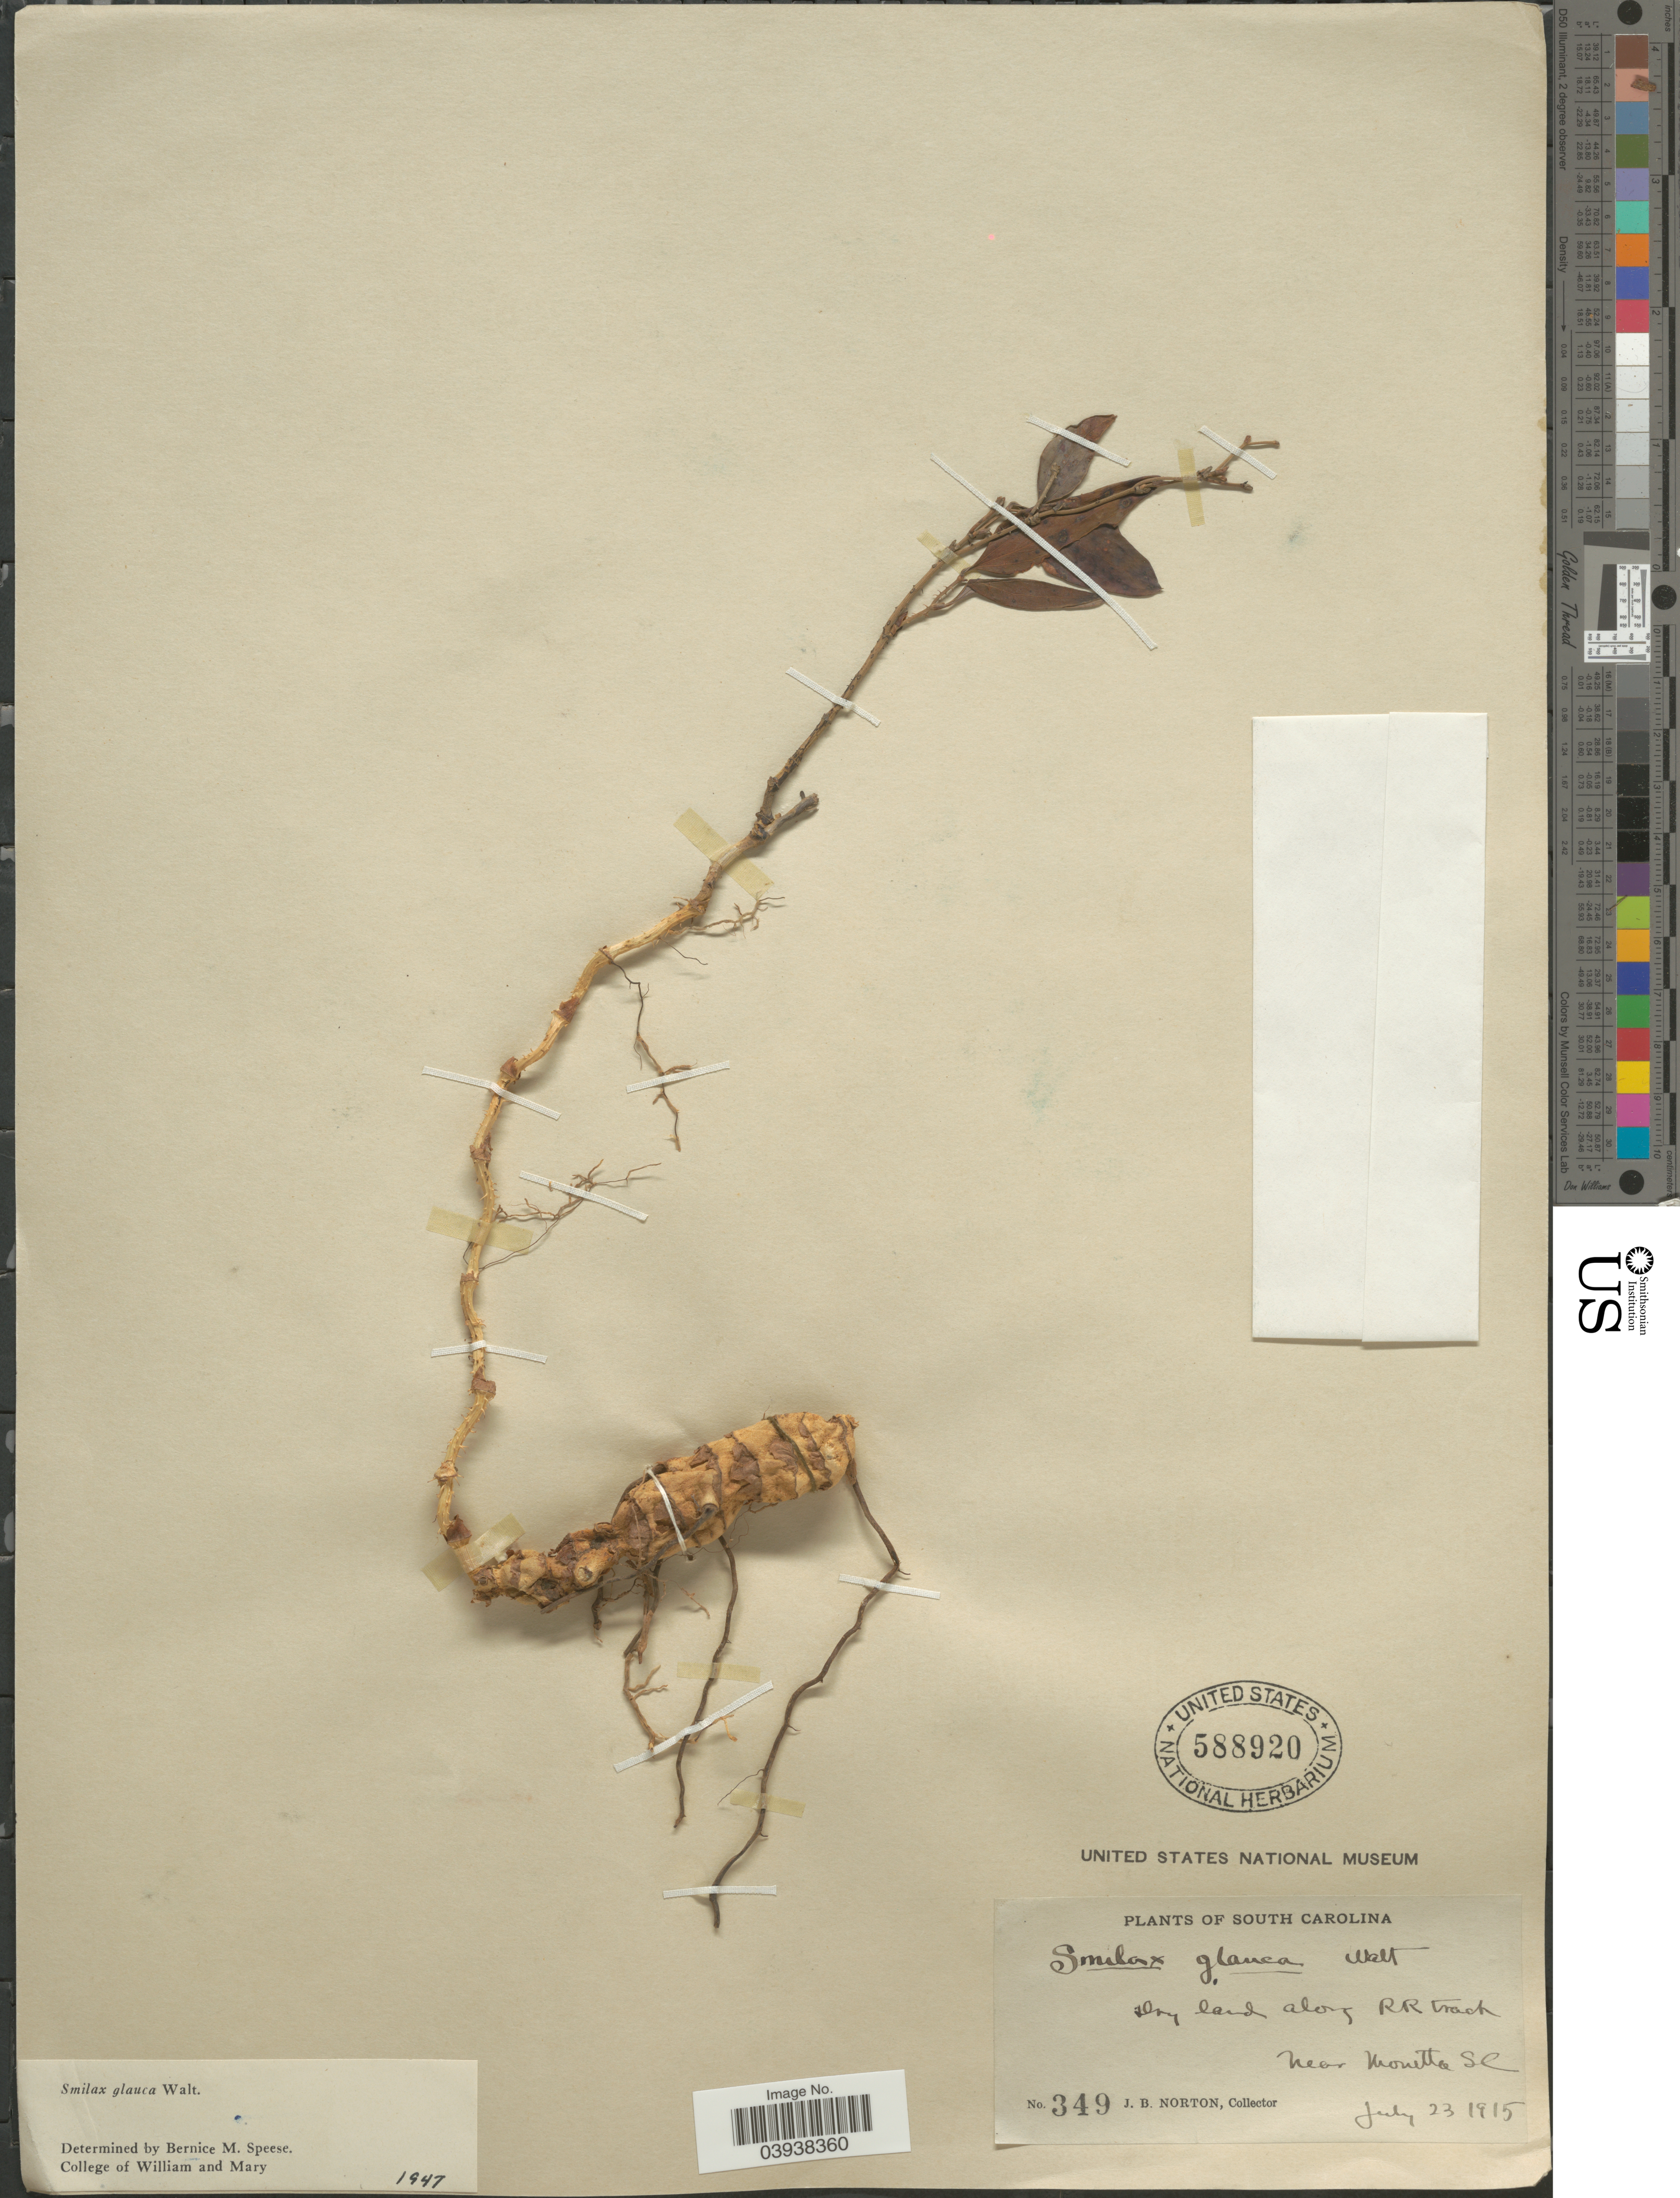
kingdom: Plantae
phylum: Tracheophyta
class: Liliopsida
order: Liliales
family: Smilacaceae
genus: Smilax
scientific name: Smilax glauca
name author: Walter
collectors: J. B. Norton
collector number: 349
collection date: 1915-07-23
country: United States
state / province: South Carolina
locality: Dry land along RR track near Monetta.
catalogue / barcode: US 588920